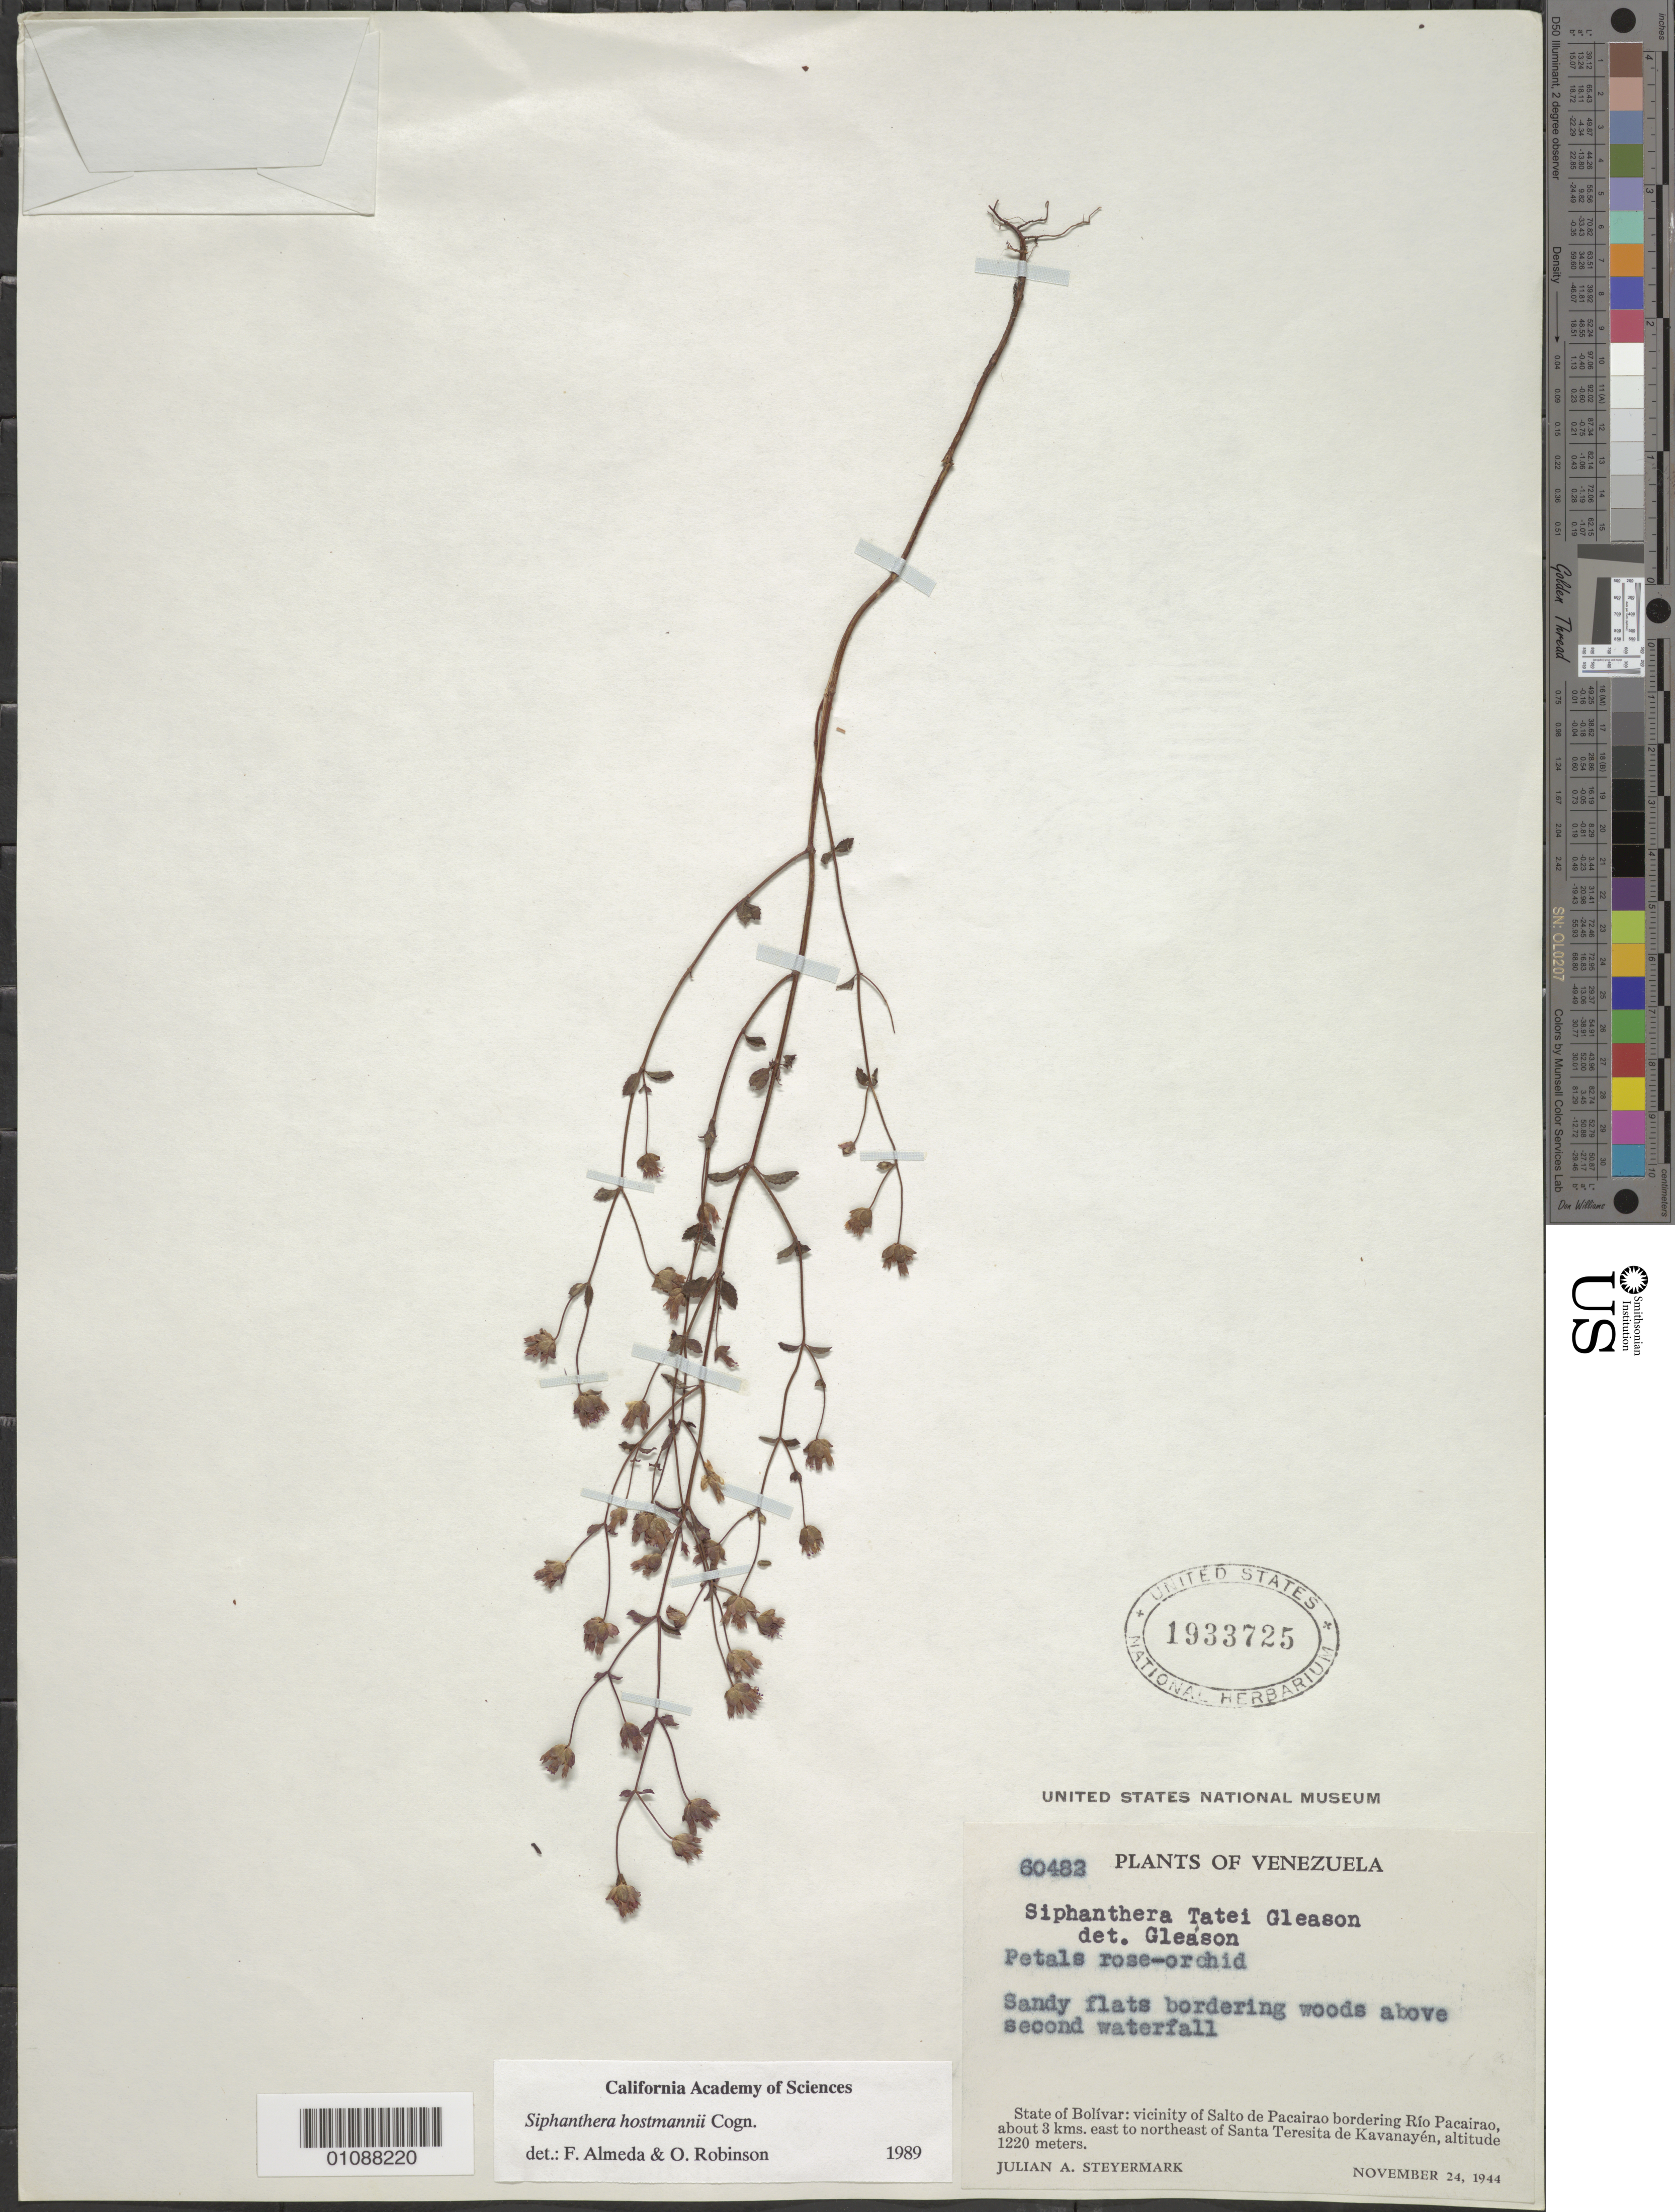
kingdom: Plantae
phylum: Tracheophyta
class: Magnoliopsida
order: Myrtales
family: Melastomataceae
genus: Siphanthera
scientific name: Siphanthera hostmannii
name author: Cogn.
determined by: Almeda, F.; Robinson, O. R.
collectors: J. Steyermark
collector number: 60482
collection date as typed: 24-Nov-44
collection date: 1944-11-24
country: Venezuela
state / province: Bolívar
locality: Salto de Pacairao bordering Río Pacairao, about 3 km east to northeast of Santa Teresita de Kavanayén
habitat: Sandy flats bordering woods above second waterfall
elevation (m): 1220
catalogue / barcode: US 1933725